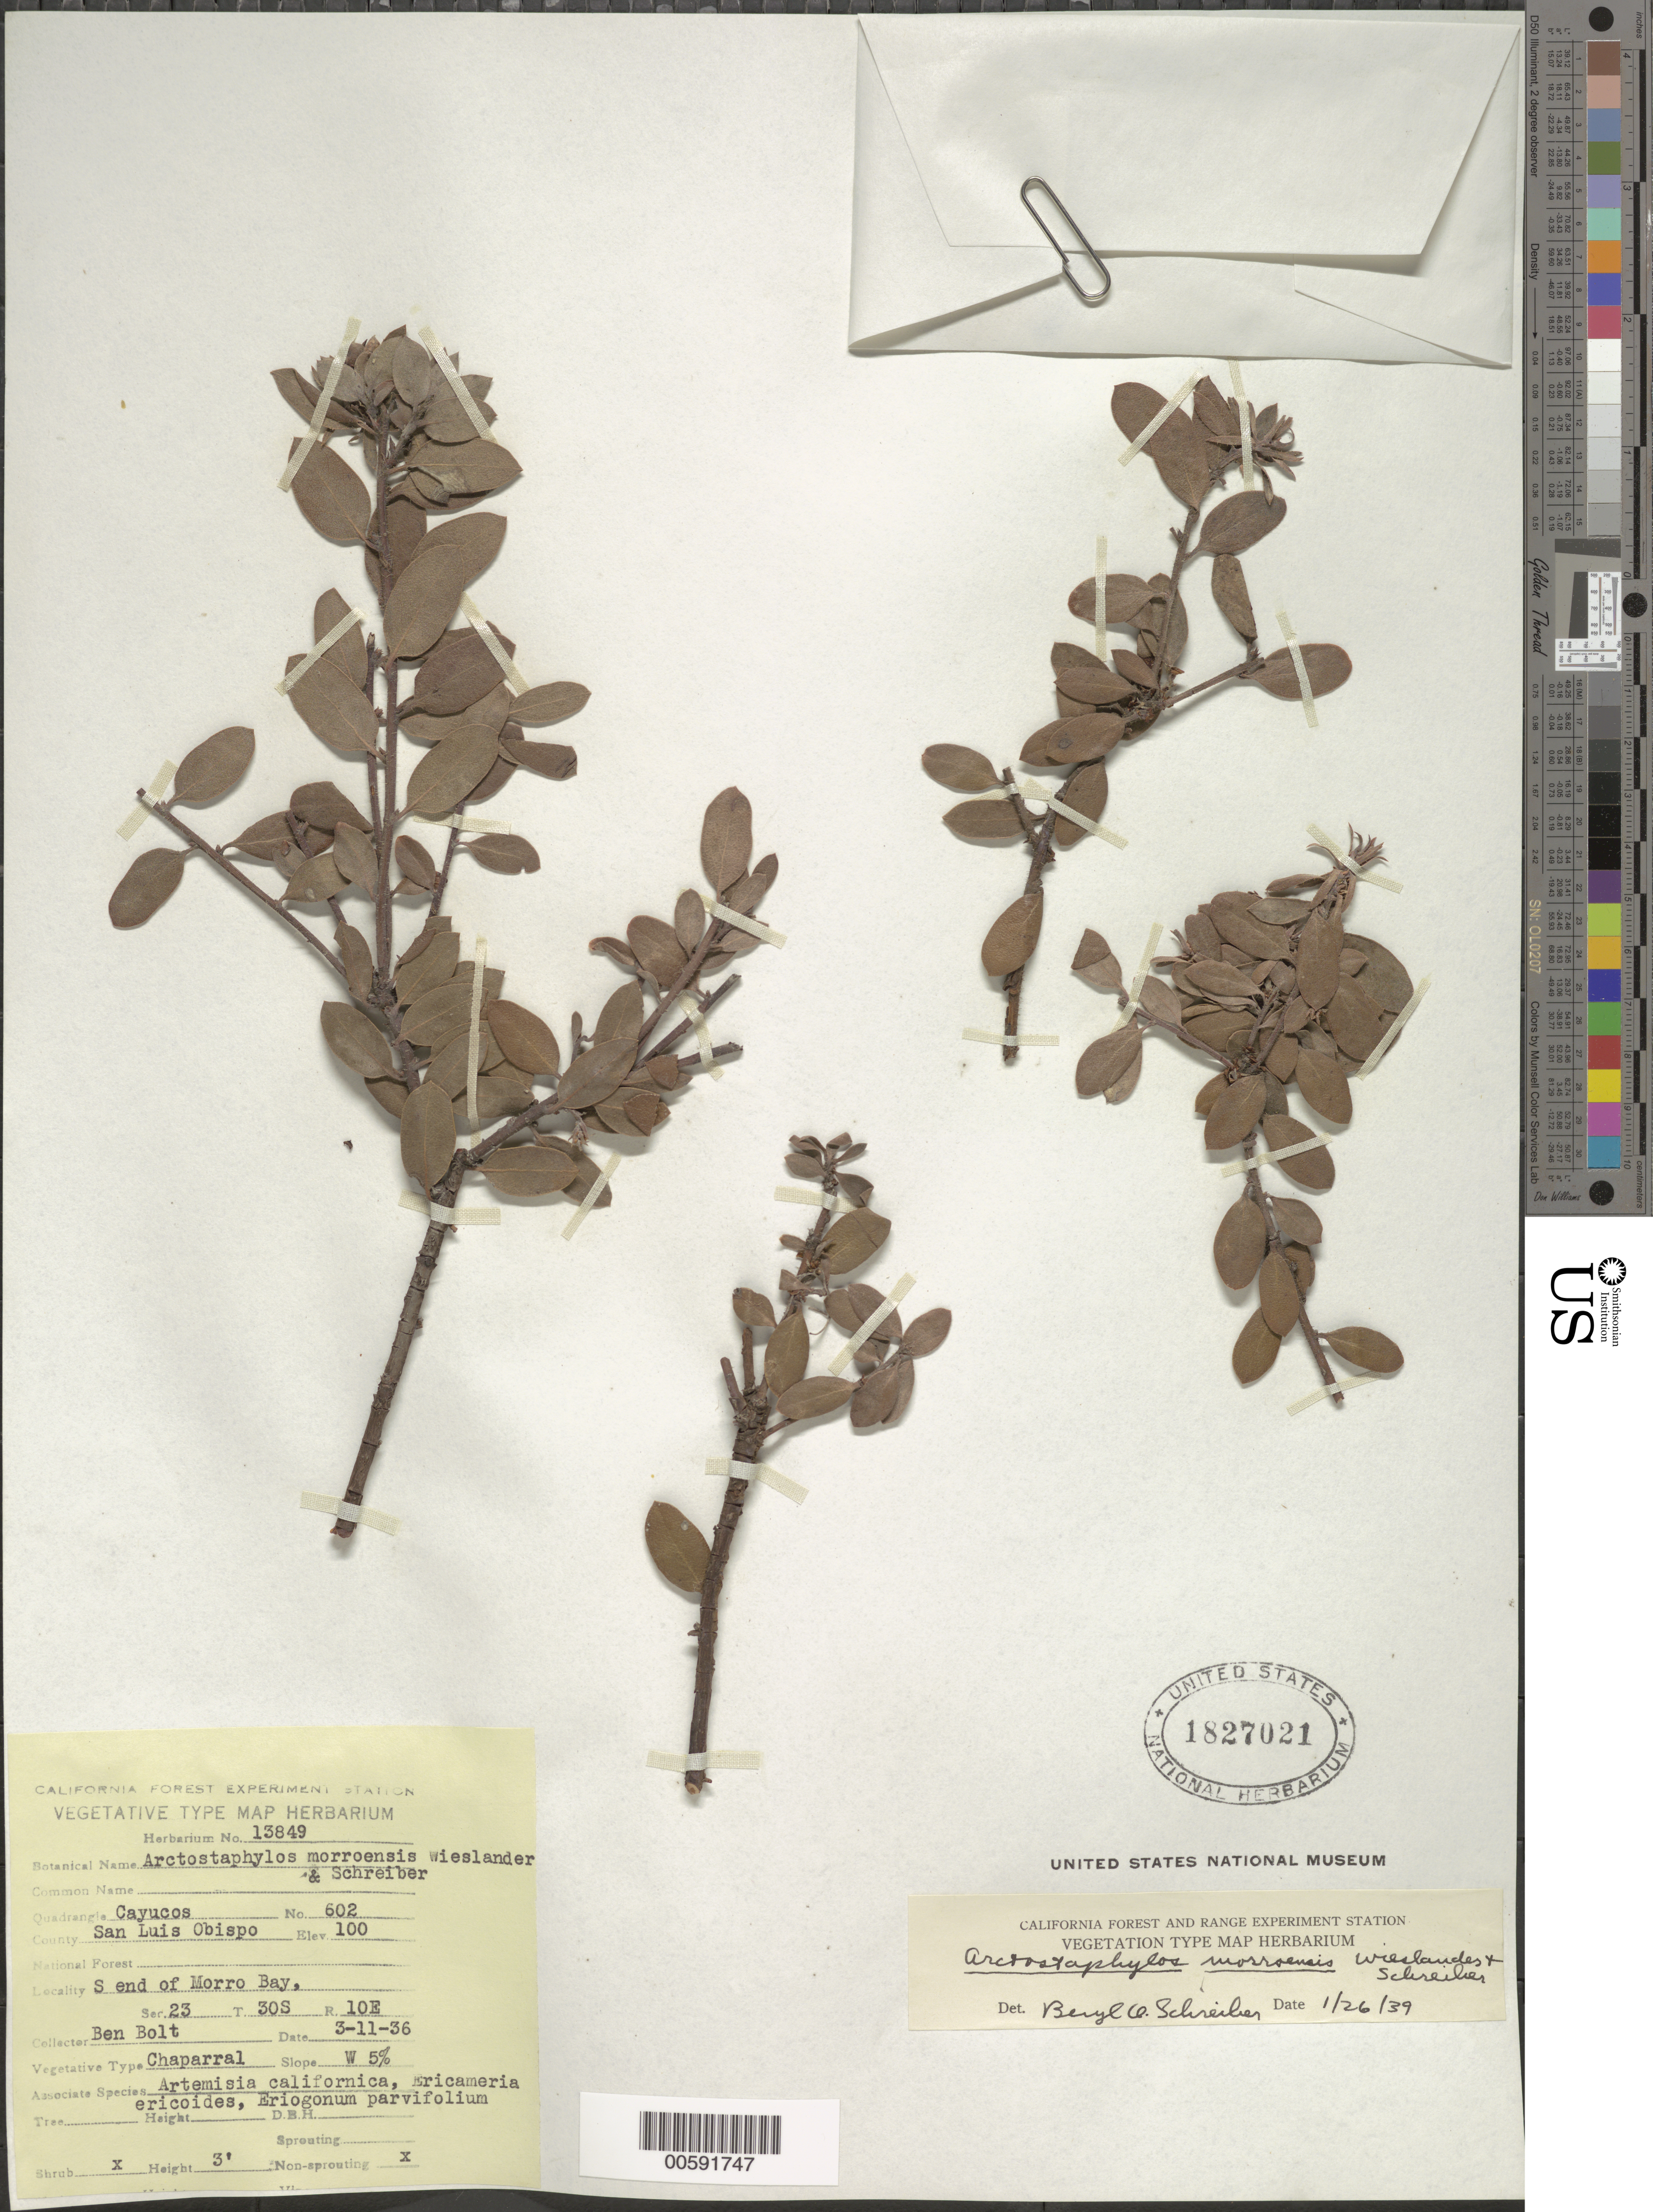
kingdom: Plantae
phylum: Tracheophyta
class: Magnoliopsida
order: Ericales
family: Ericaceae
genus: Arctostaphylos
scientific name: Arctostaphylos morroensis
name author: Wiesl. & B. Schreiber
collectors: B. Bolt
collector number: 602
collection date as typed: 22 Mar 1936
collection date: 1936-03-22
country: United States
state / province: California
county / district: San Luis Obispo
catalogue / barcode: US 1827021